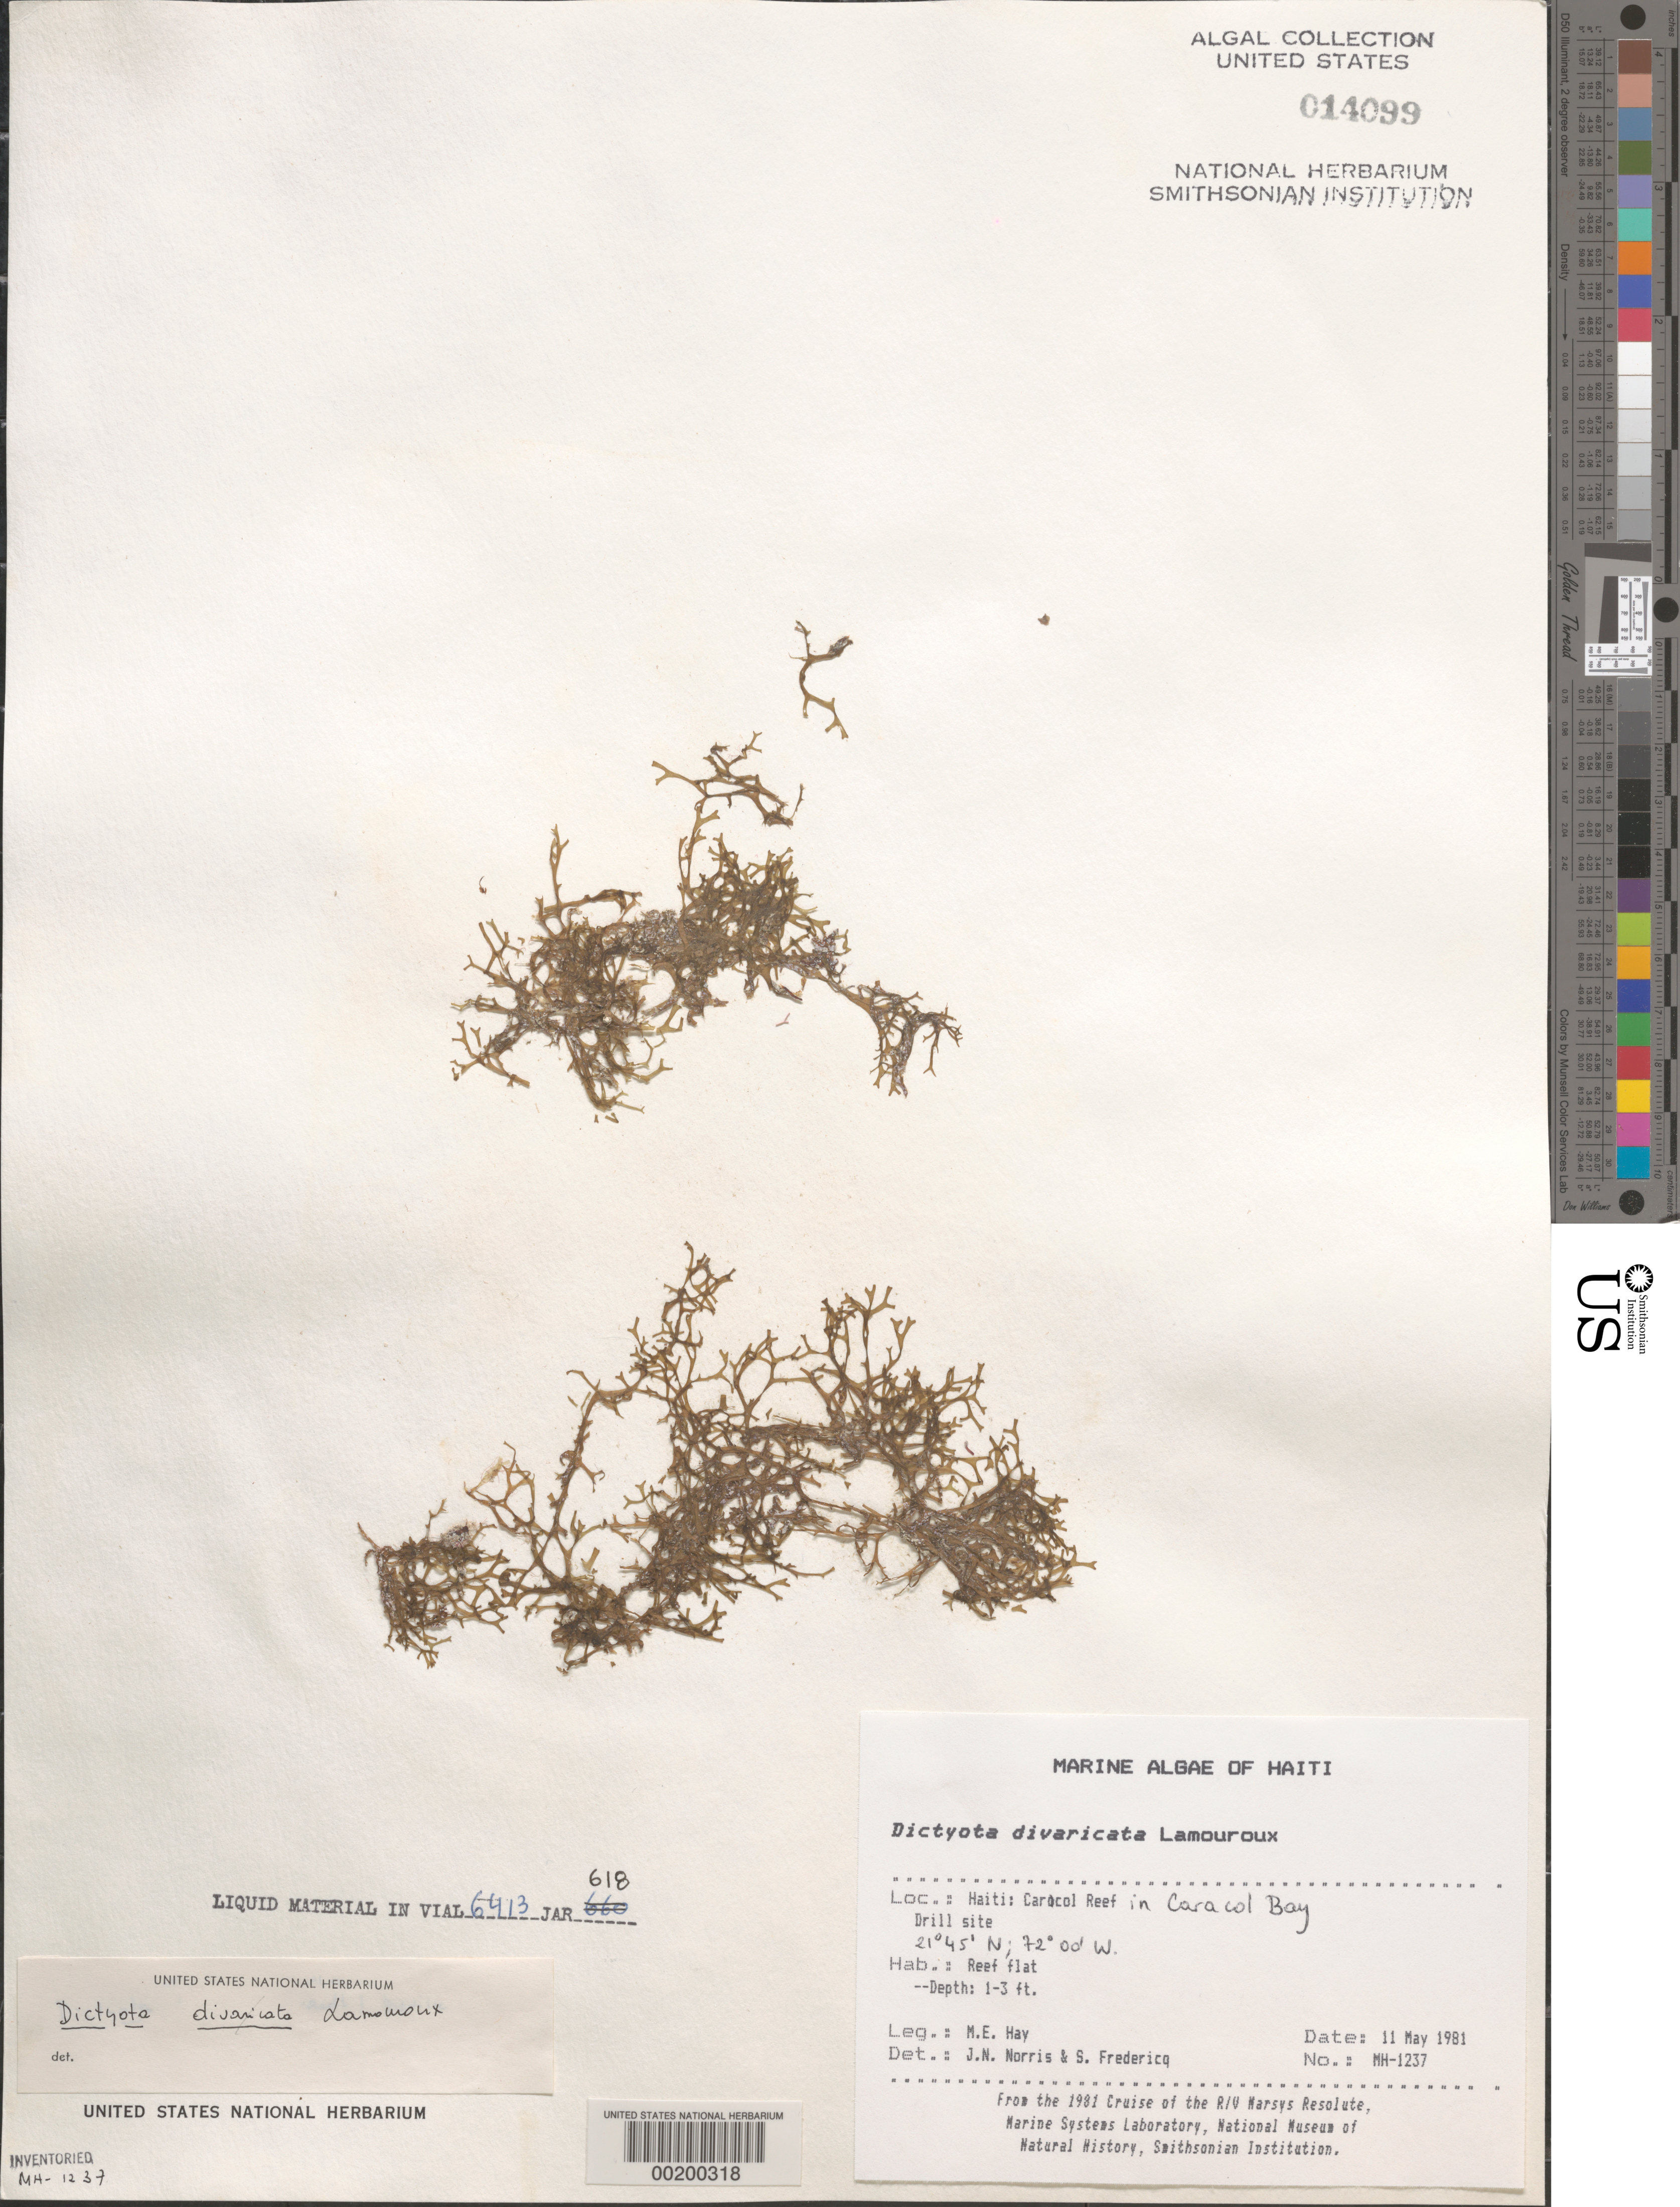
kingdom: Chromista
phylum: Ochrophyta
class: Phaeophyceae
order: Dictyotales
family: Dictyotaceae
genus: Dictyota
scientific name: Dictyota divaricata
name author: J.V.Lamouroux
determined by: Norris, J. N.; Fredericq, S.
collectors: M. E. Hay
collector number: MEH-1237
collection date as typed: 11 May 1981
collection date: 1981-05-11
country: Haiti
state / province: Nord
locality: Caracol Reef, Caracol Bay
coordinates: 21 45'N, 72 00'W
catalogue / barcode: US 14099